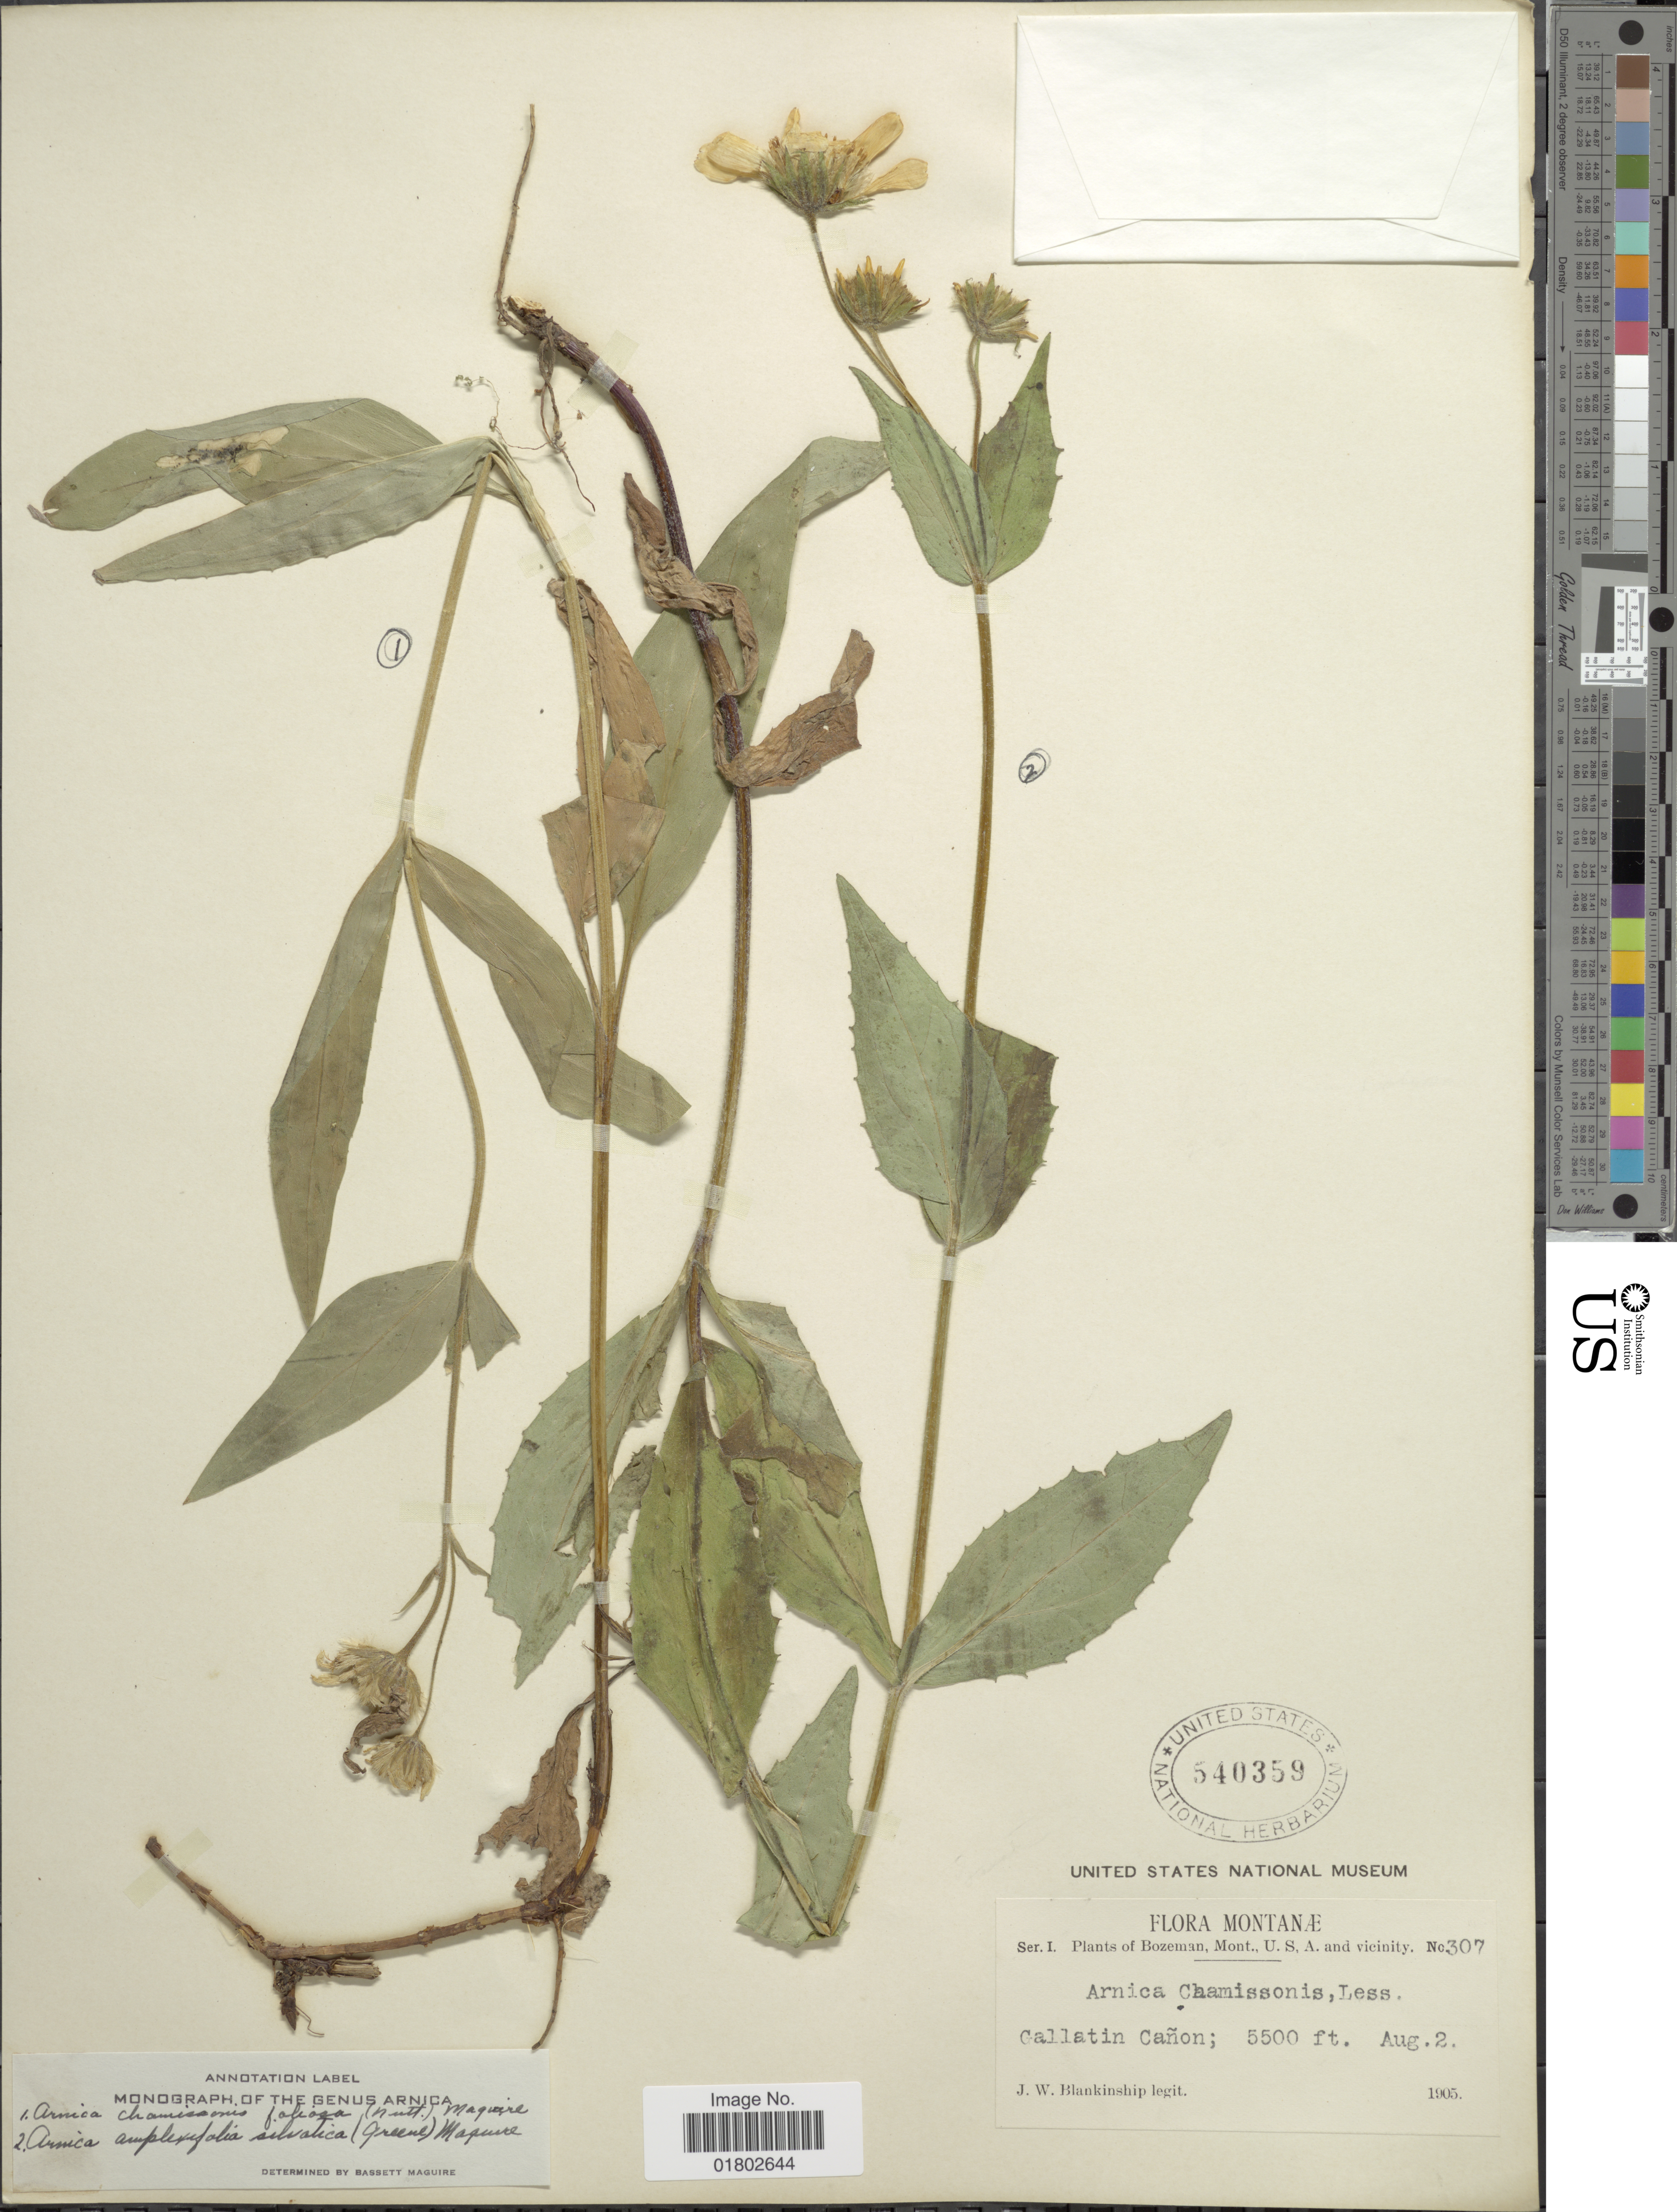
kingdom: Plantae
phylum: Tracheophyta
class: Magnoliopsida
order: Asterales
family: Asteraceae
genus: Arnica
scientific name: Arnica chamissonis subsp. foliosa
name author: (Nutt.) Maguire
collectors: J. W. Blankinship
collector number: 307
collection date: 1905-08-02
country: United States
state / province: Montana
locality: Montanae, Callatin Canon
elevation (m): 1676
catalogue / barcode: US 540359